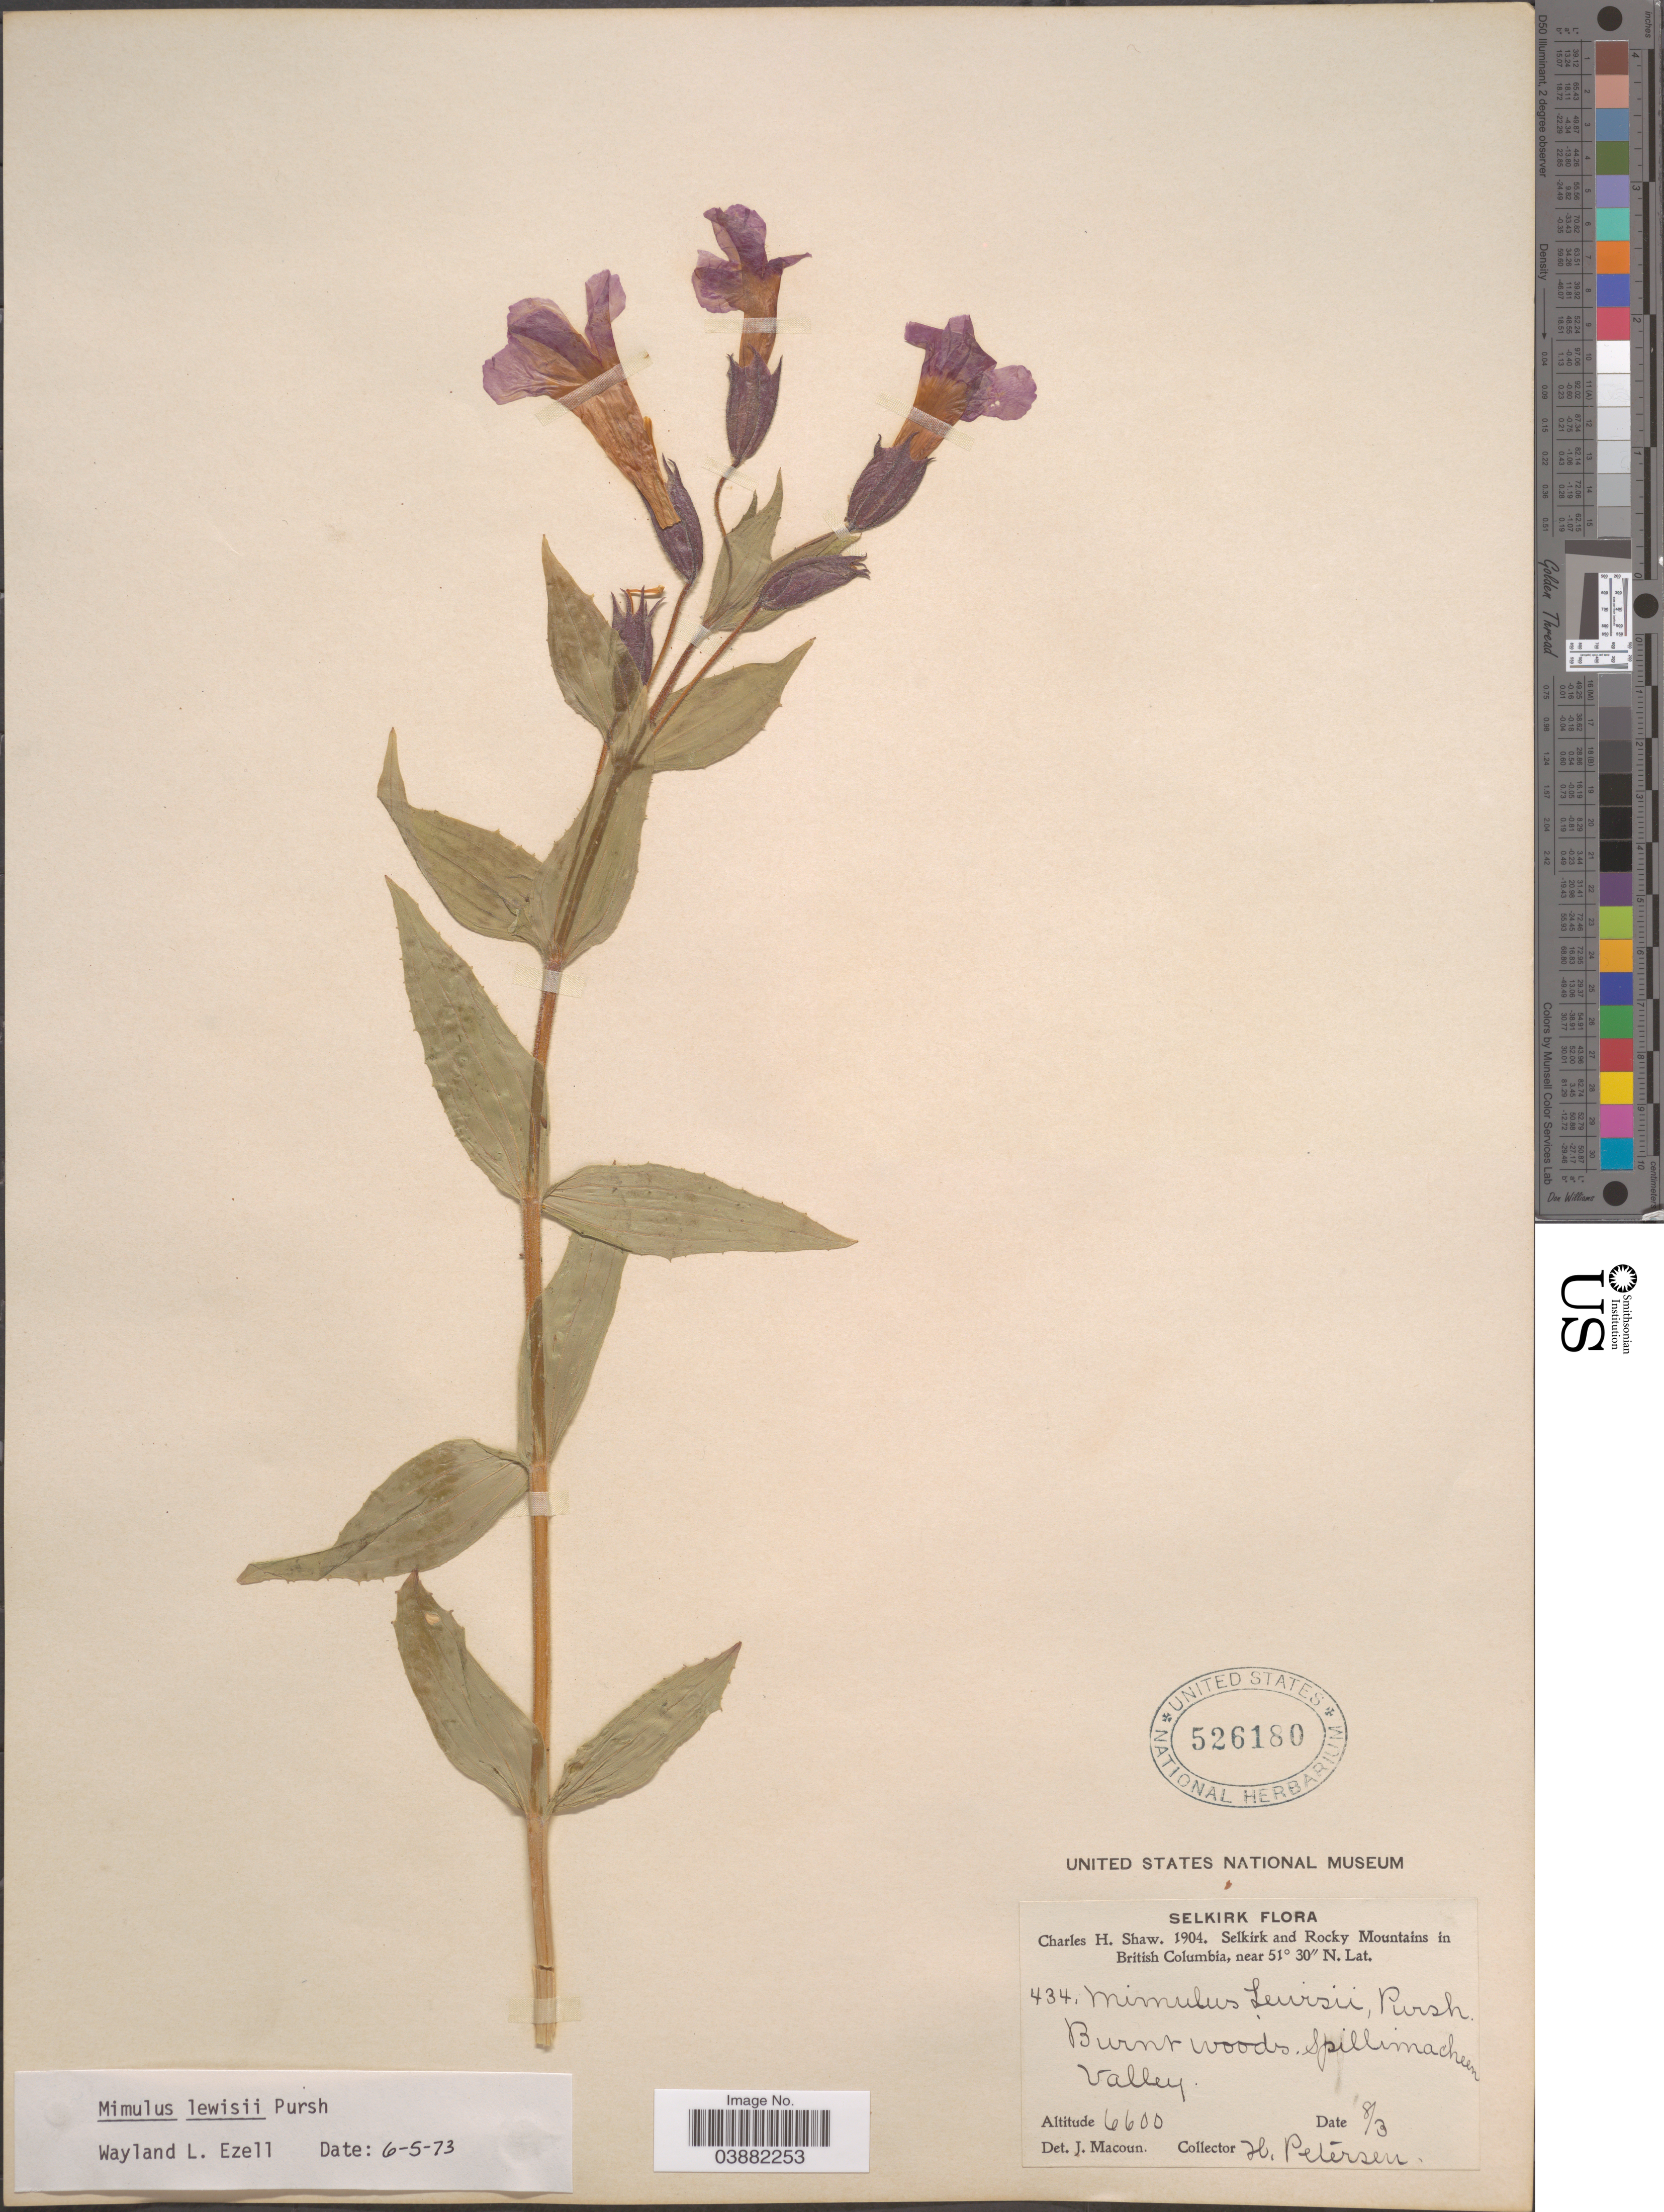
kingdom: Plantae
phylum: Tracheophyta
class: Magnoliopsida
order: Lamiales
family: Phrymaceae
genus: Mimulus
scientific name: Mimulus lewisii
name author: Pursh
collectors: C. H. Shaw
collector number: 434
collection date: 1904-08-03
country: Canada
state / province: British Columbia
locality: Selkirk. Selkirk and Rocky Mountains. Spillimacheen Valley.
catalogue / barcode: US 526180